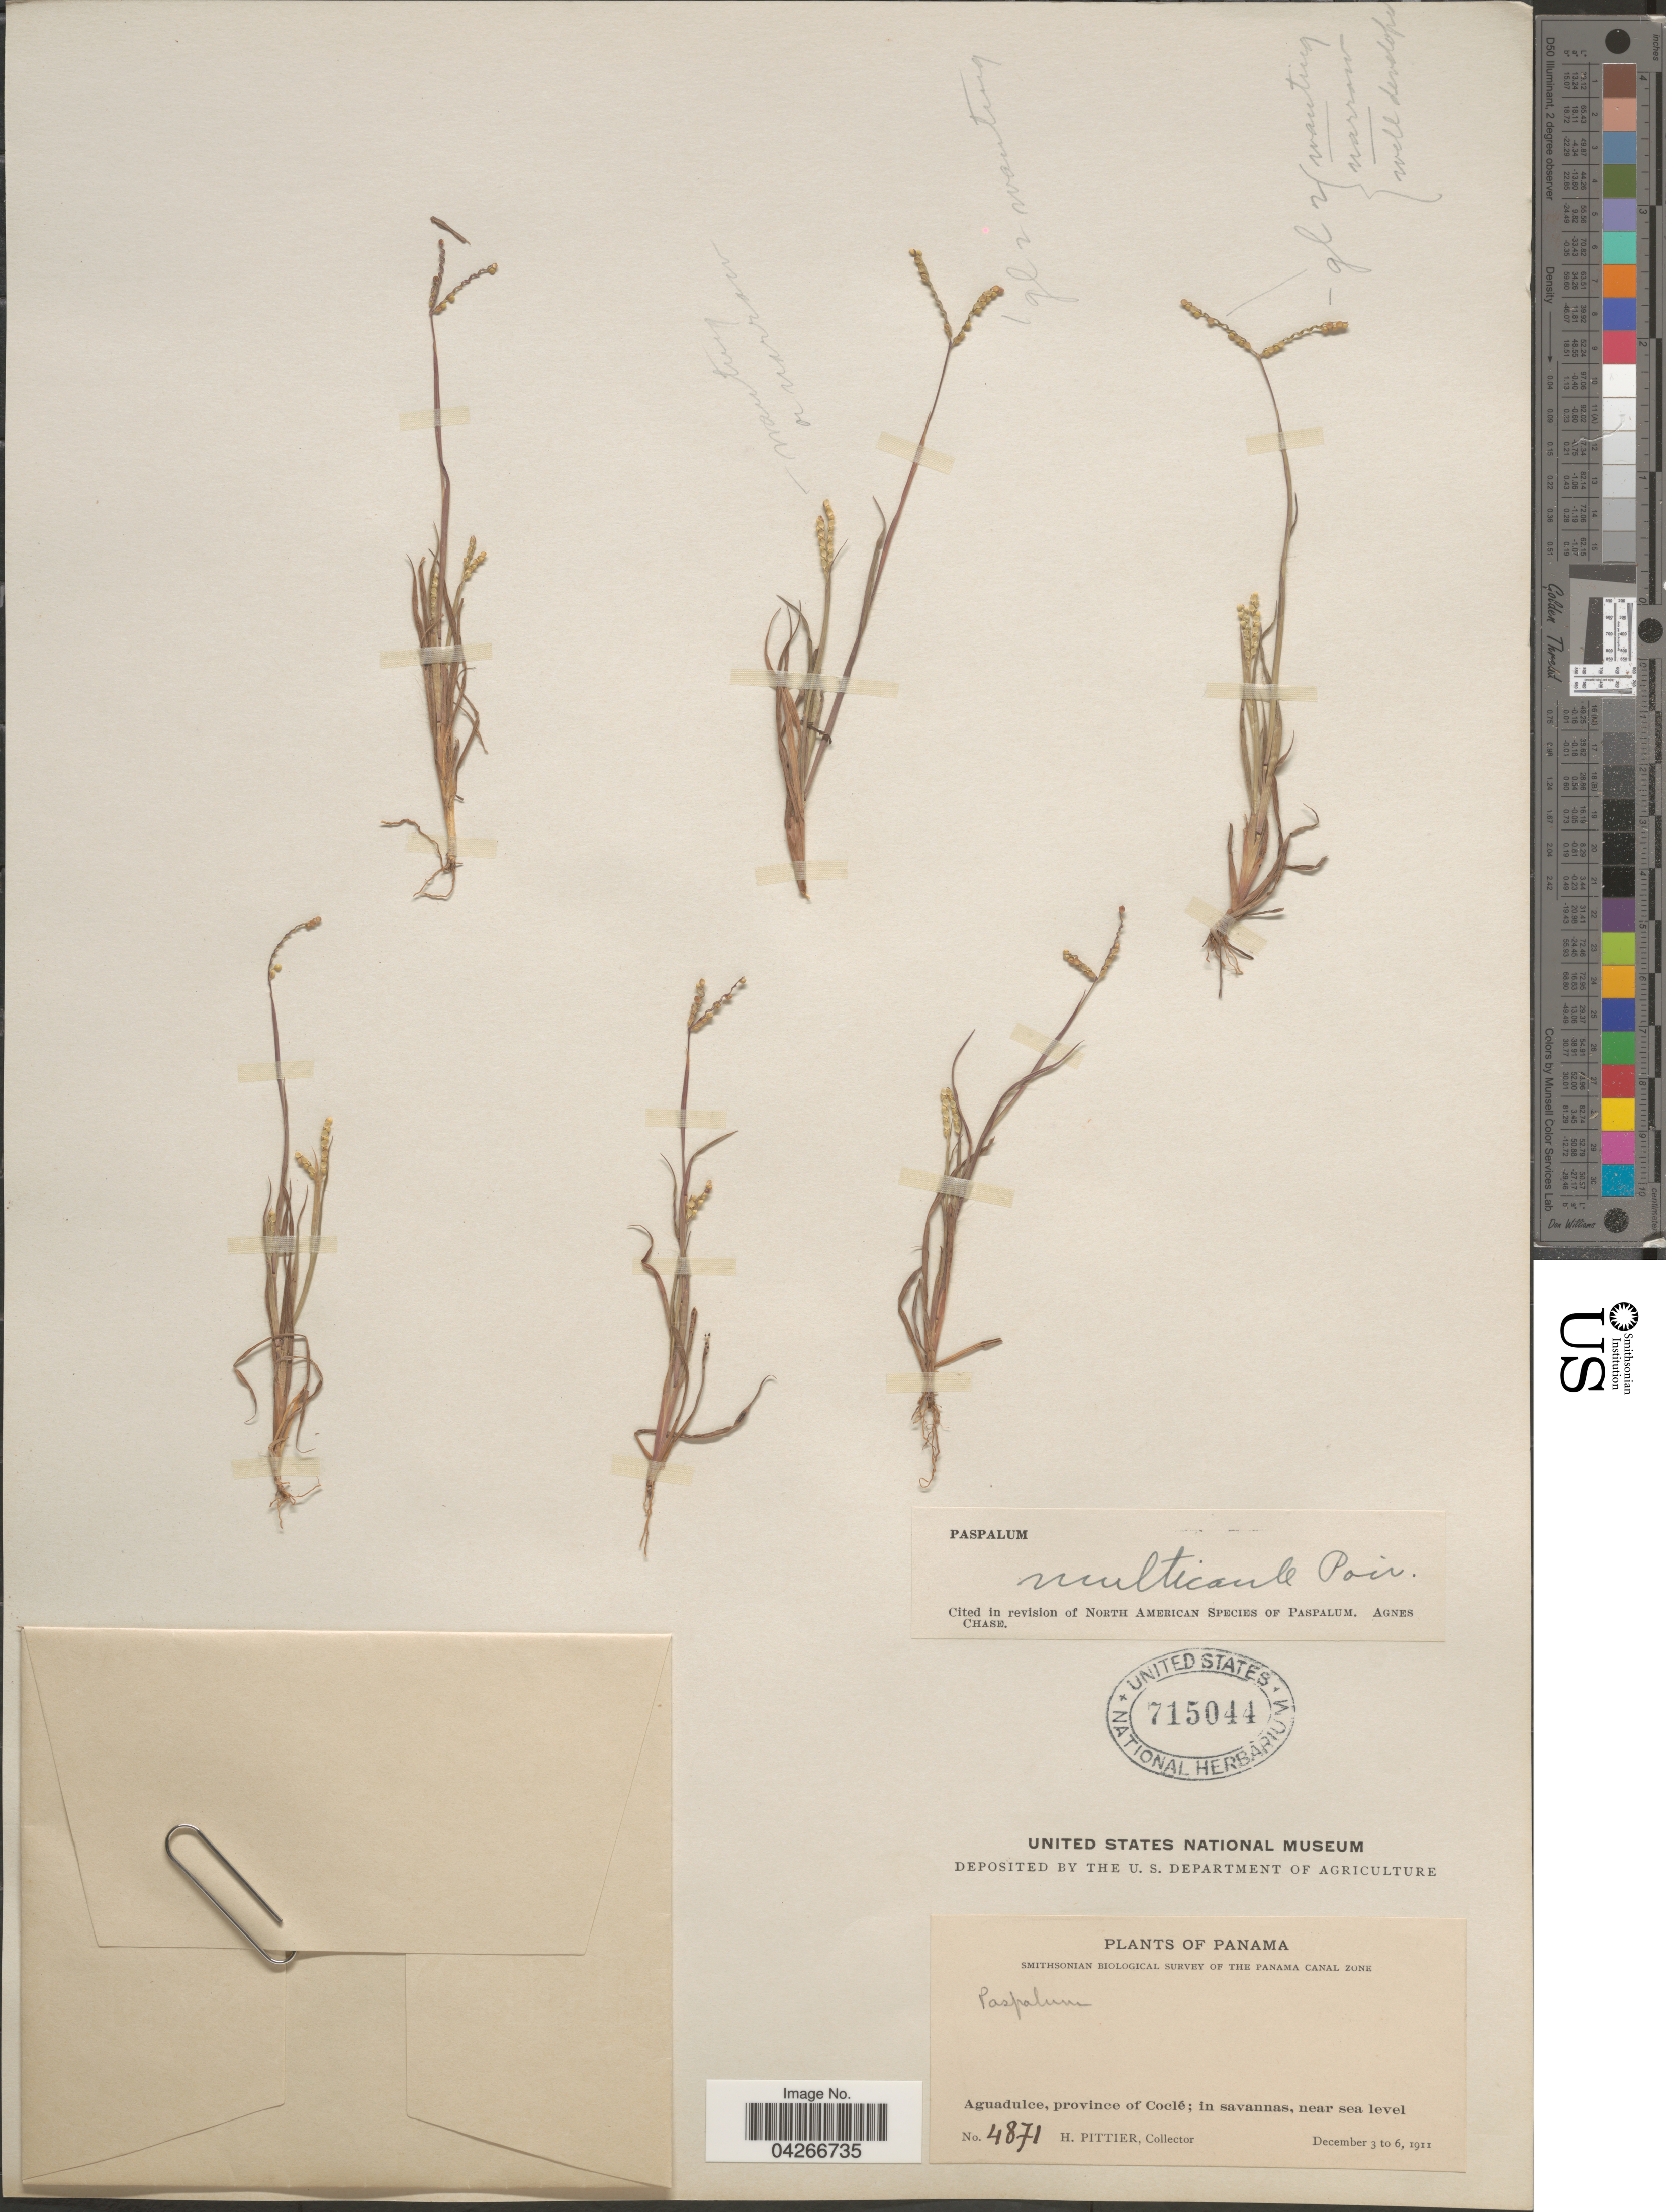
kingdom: Plantae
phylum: Tracheophyta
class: Liliopsida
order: Poales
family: Poaceae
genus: Paspalum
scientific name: Paspalum multicaule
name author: Poir. in Lam.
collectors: H. F. Pittier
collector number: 4871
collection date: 1911-12-03/1911-12-06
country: Panama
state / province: Cocle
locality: Smithsonian Biological Survey of the Panama Canal Zone. Aguadulce.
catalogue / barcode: US 715044